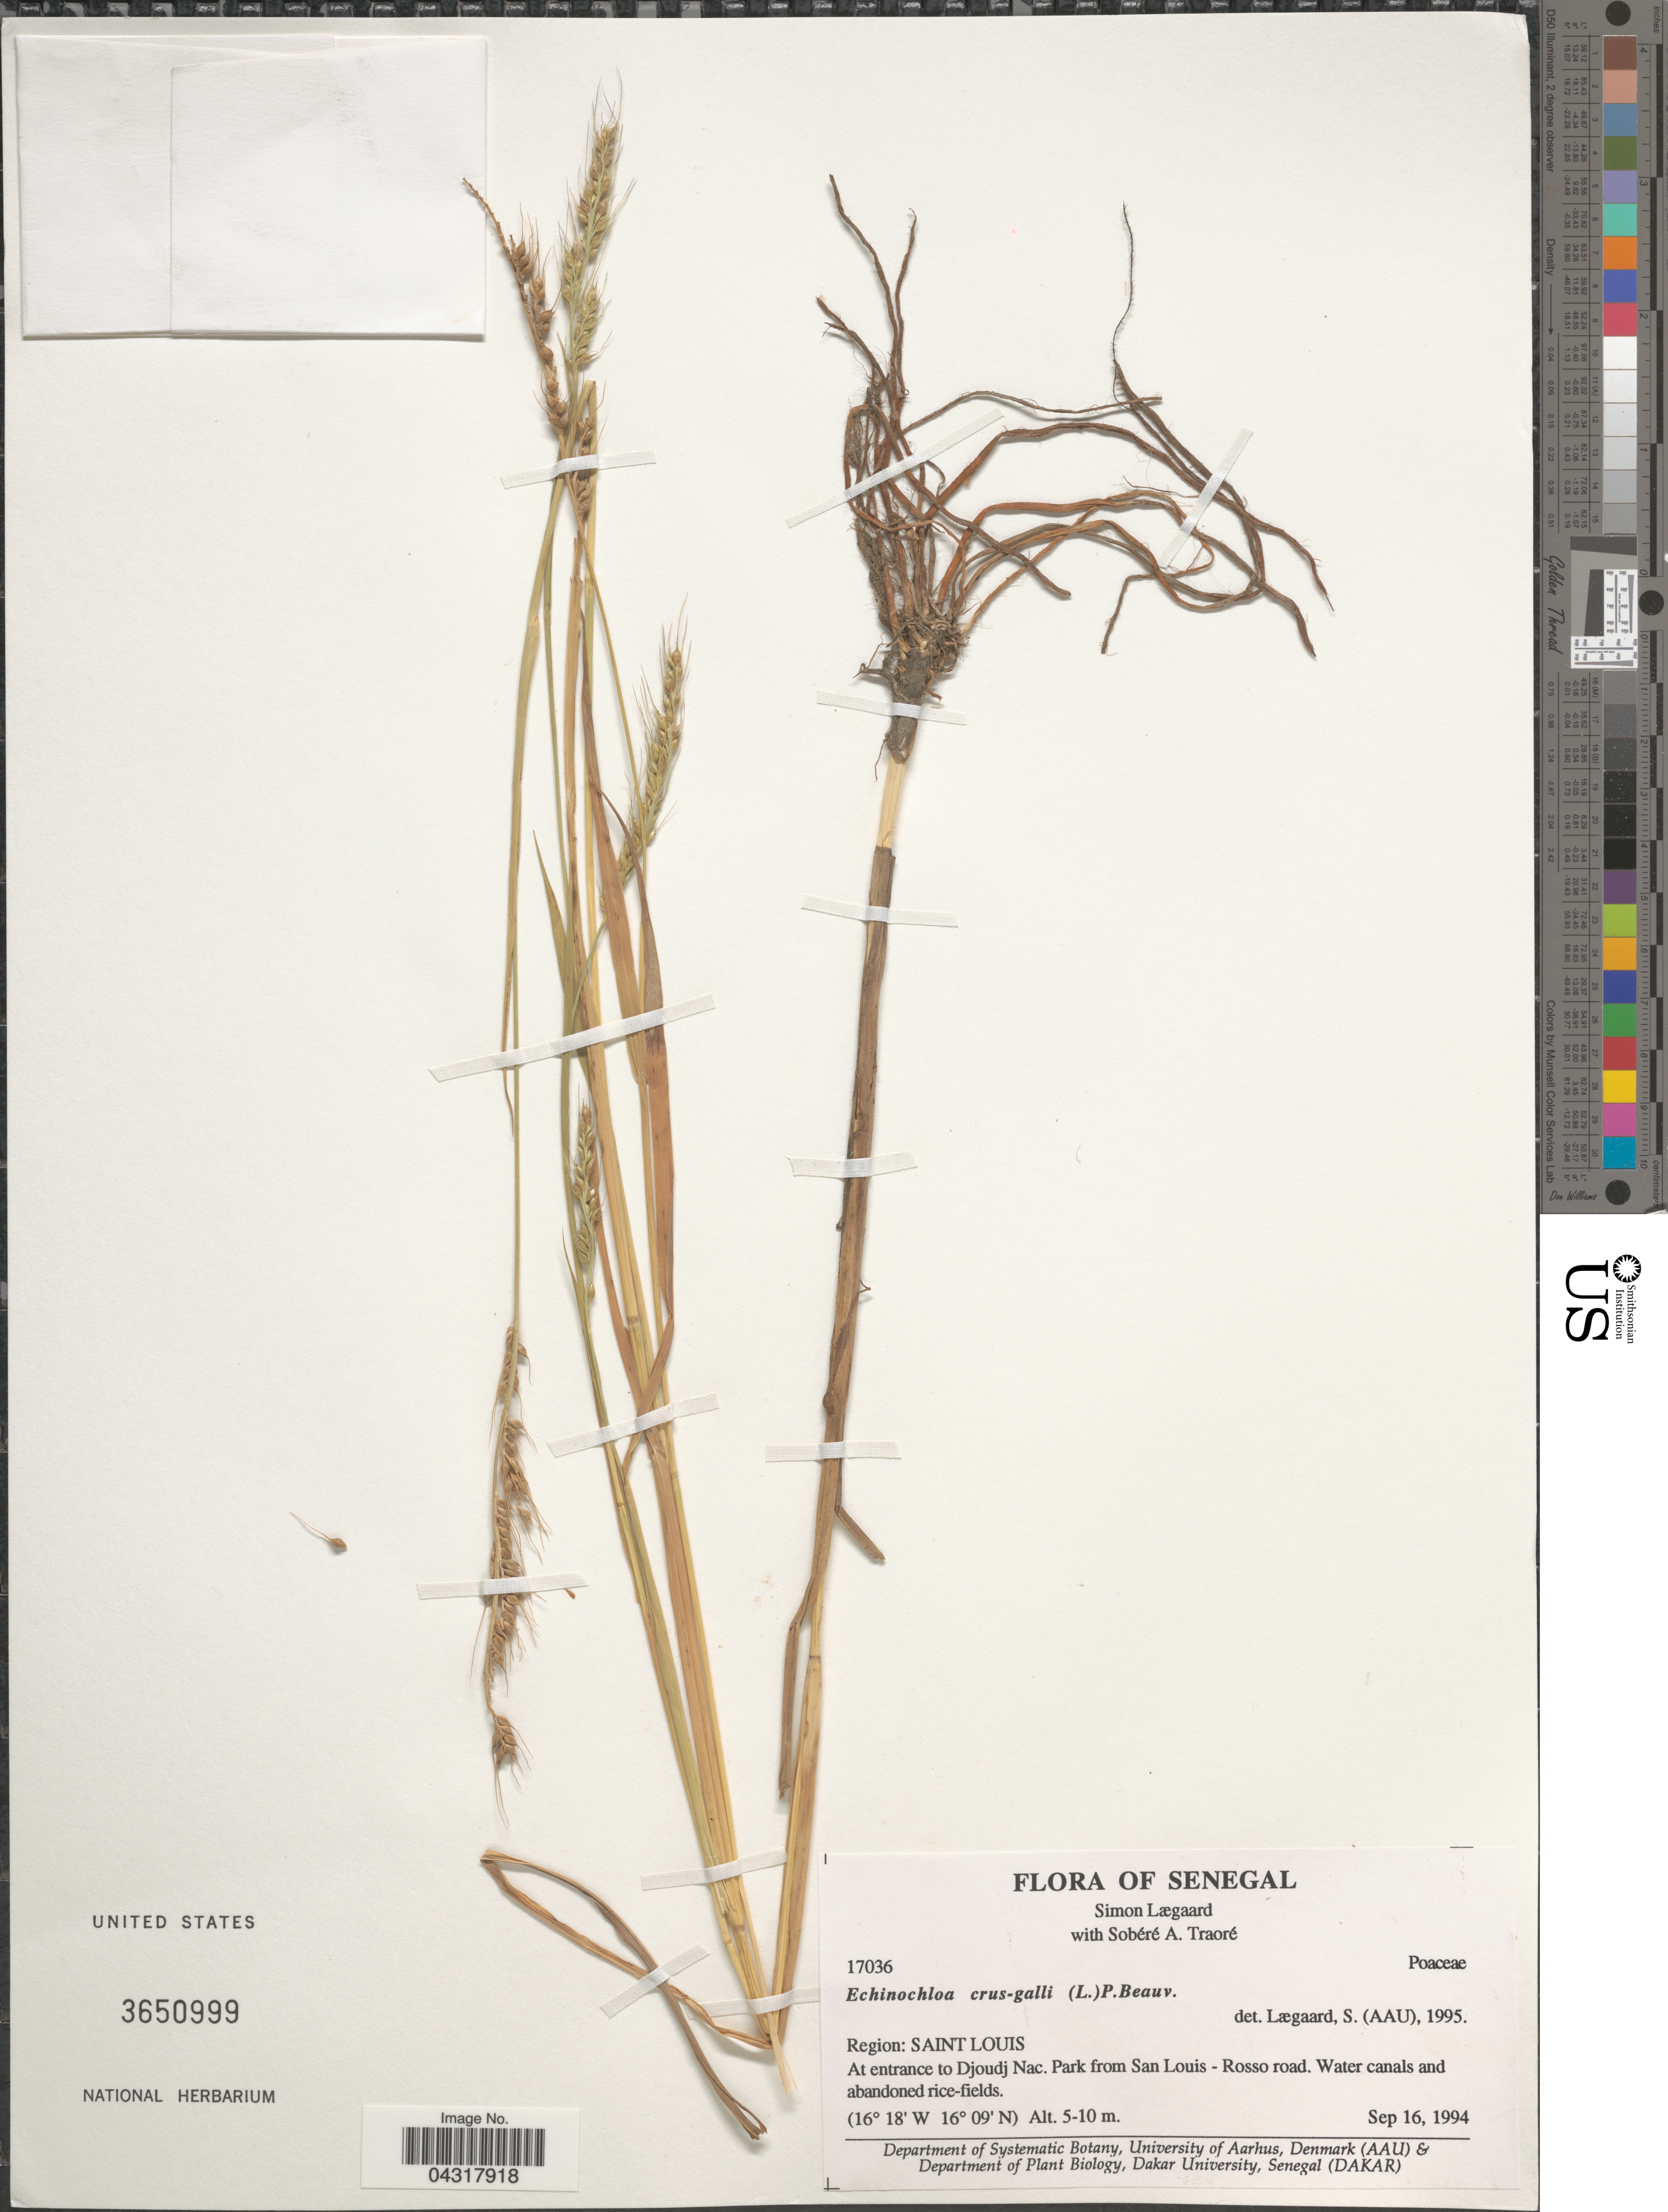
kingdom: Plantae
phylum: Tracheophyta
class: Liliopsida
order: Poales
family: Poaceae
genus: Echinochloa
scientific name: Echinochloa crus-galli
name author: (L.) P. Beauv.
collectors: S. Lægaard & S. Traore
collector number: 17036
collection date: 1994-09-16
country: Senegal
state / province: Saint-Louis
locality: Region: Saint Louis. At entrance to Djoudj Nac. Park from San Louis - Rosso road. Water canals and abandoned rice-fields.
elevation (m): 5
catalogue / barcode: US 3650999